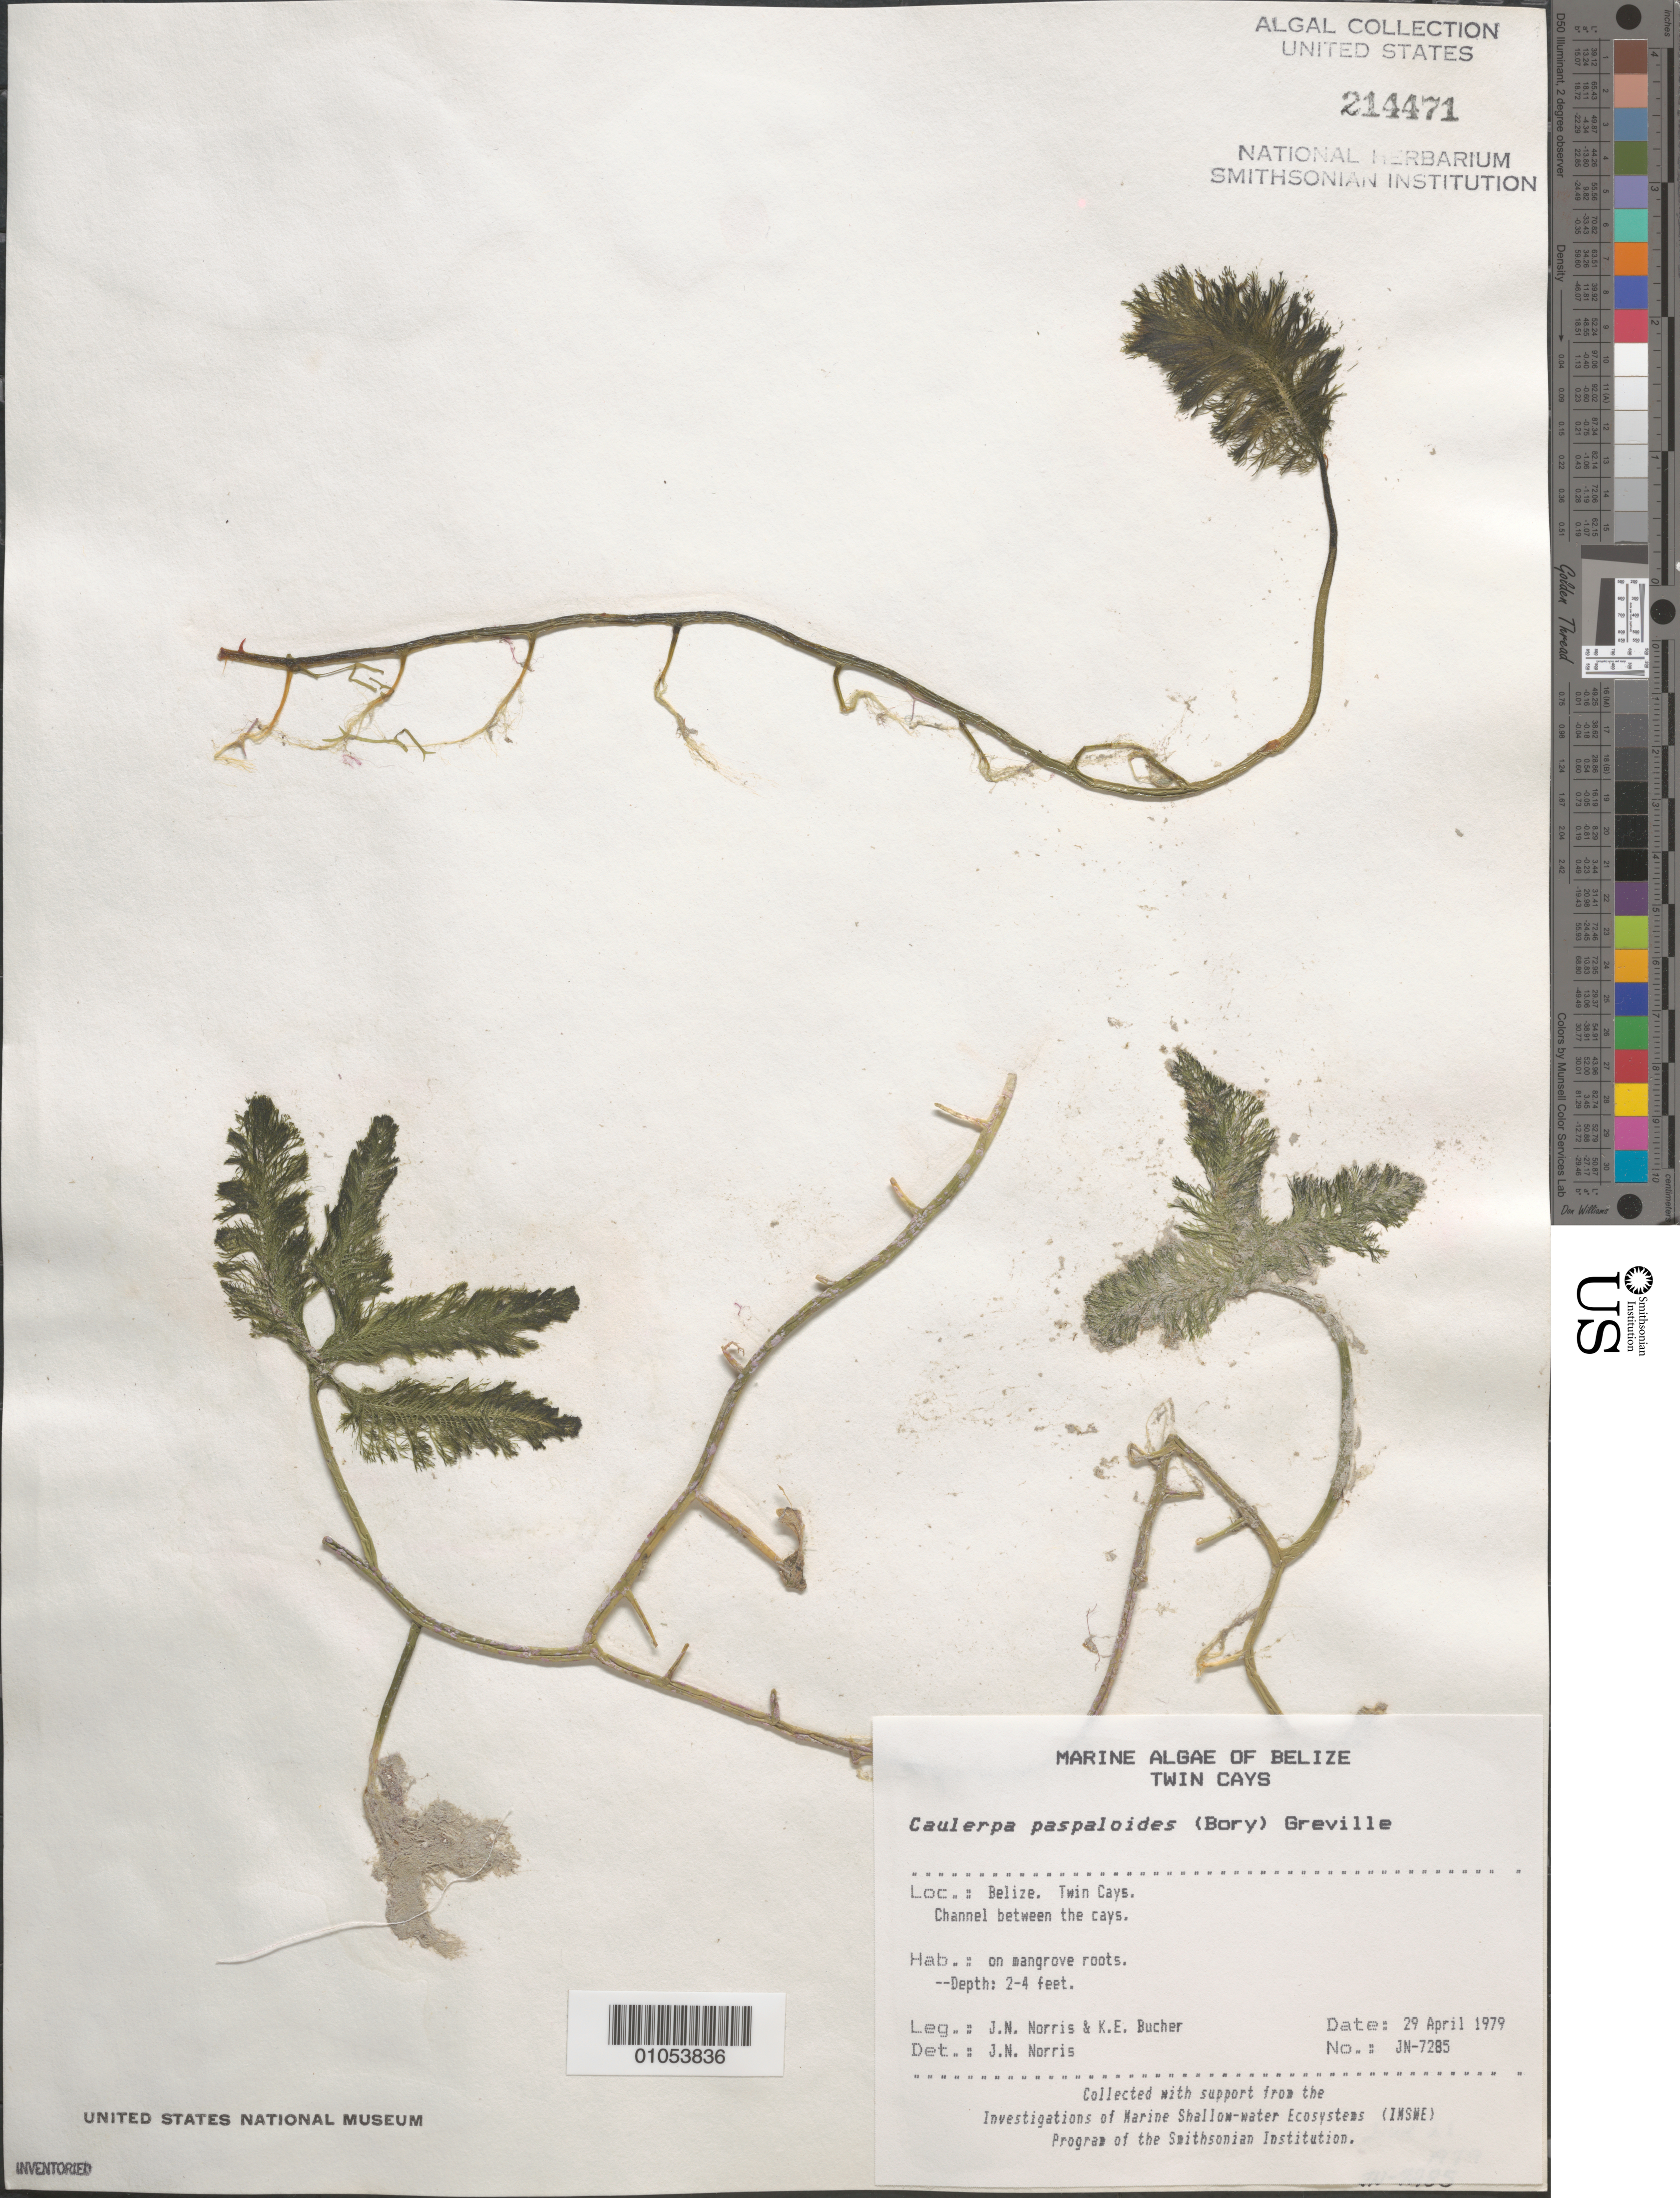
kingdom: Plantae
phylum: Chlorophyta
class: Ulvophyceae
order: Bryopsidales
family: Caulerpaceae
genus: Caulerpa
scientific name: Caulerpa paspaloides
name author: (Bory) Grev.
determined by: Norris, James N.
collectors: J. N. Norris & K. E. Bucher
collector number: JN-7285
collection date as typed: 29 Apr 1979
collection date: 1979-04-29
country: Belize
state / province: Stann Creek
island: Twin Cays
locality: Channel between Twin Cays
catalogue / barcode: US 214471